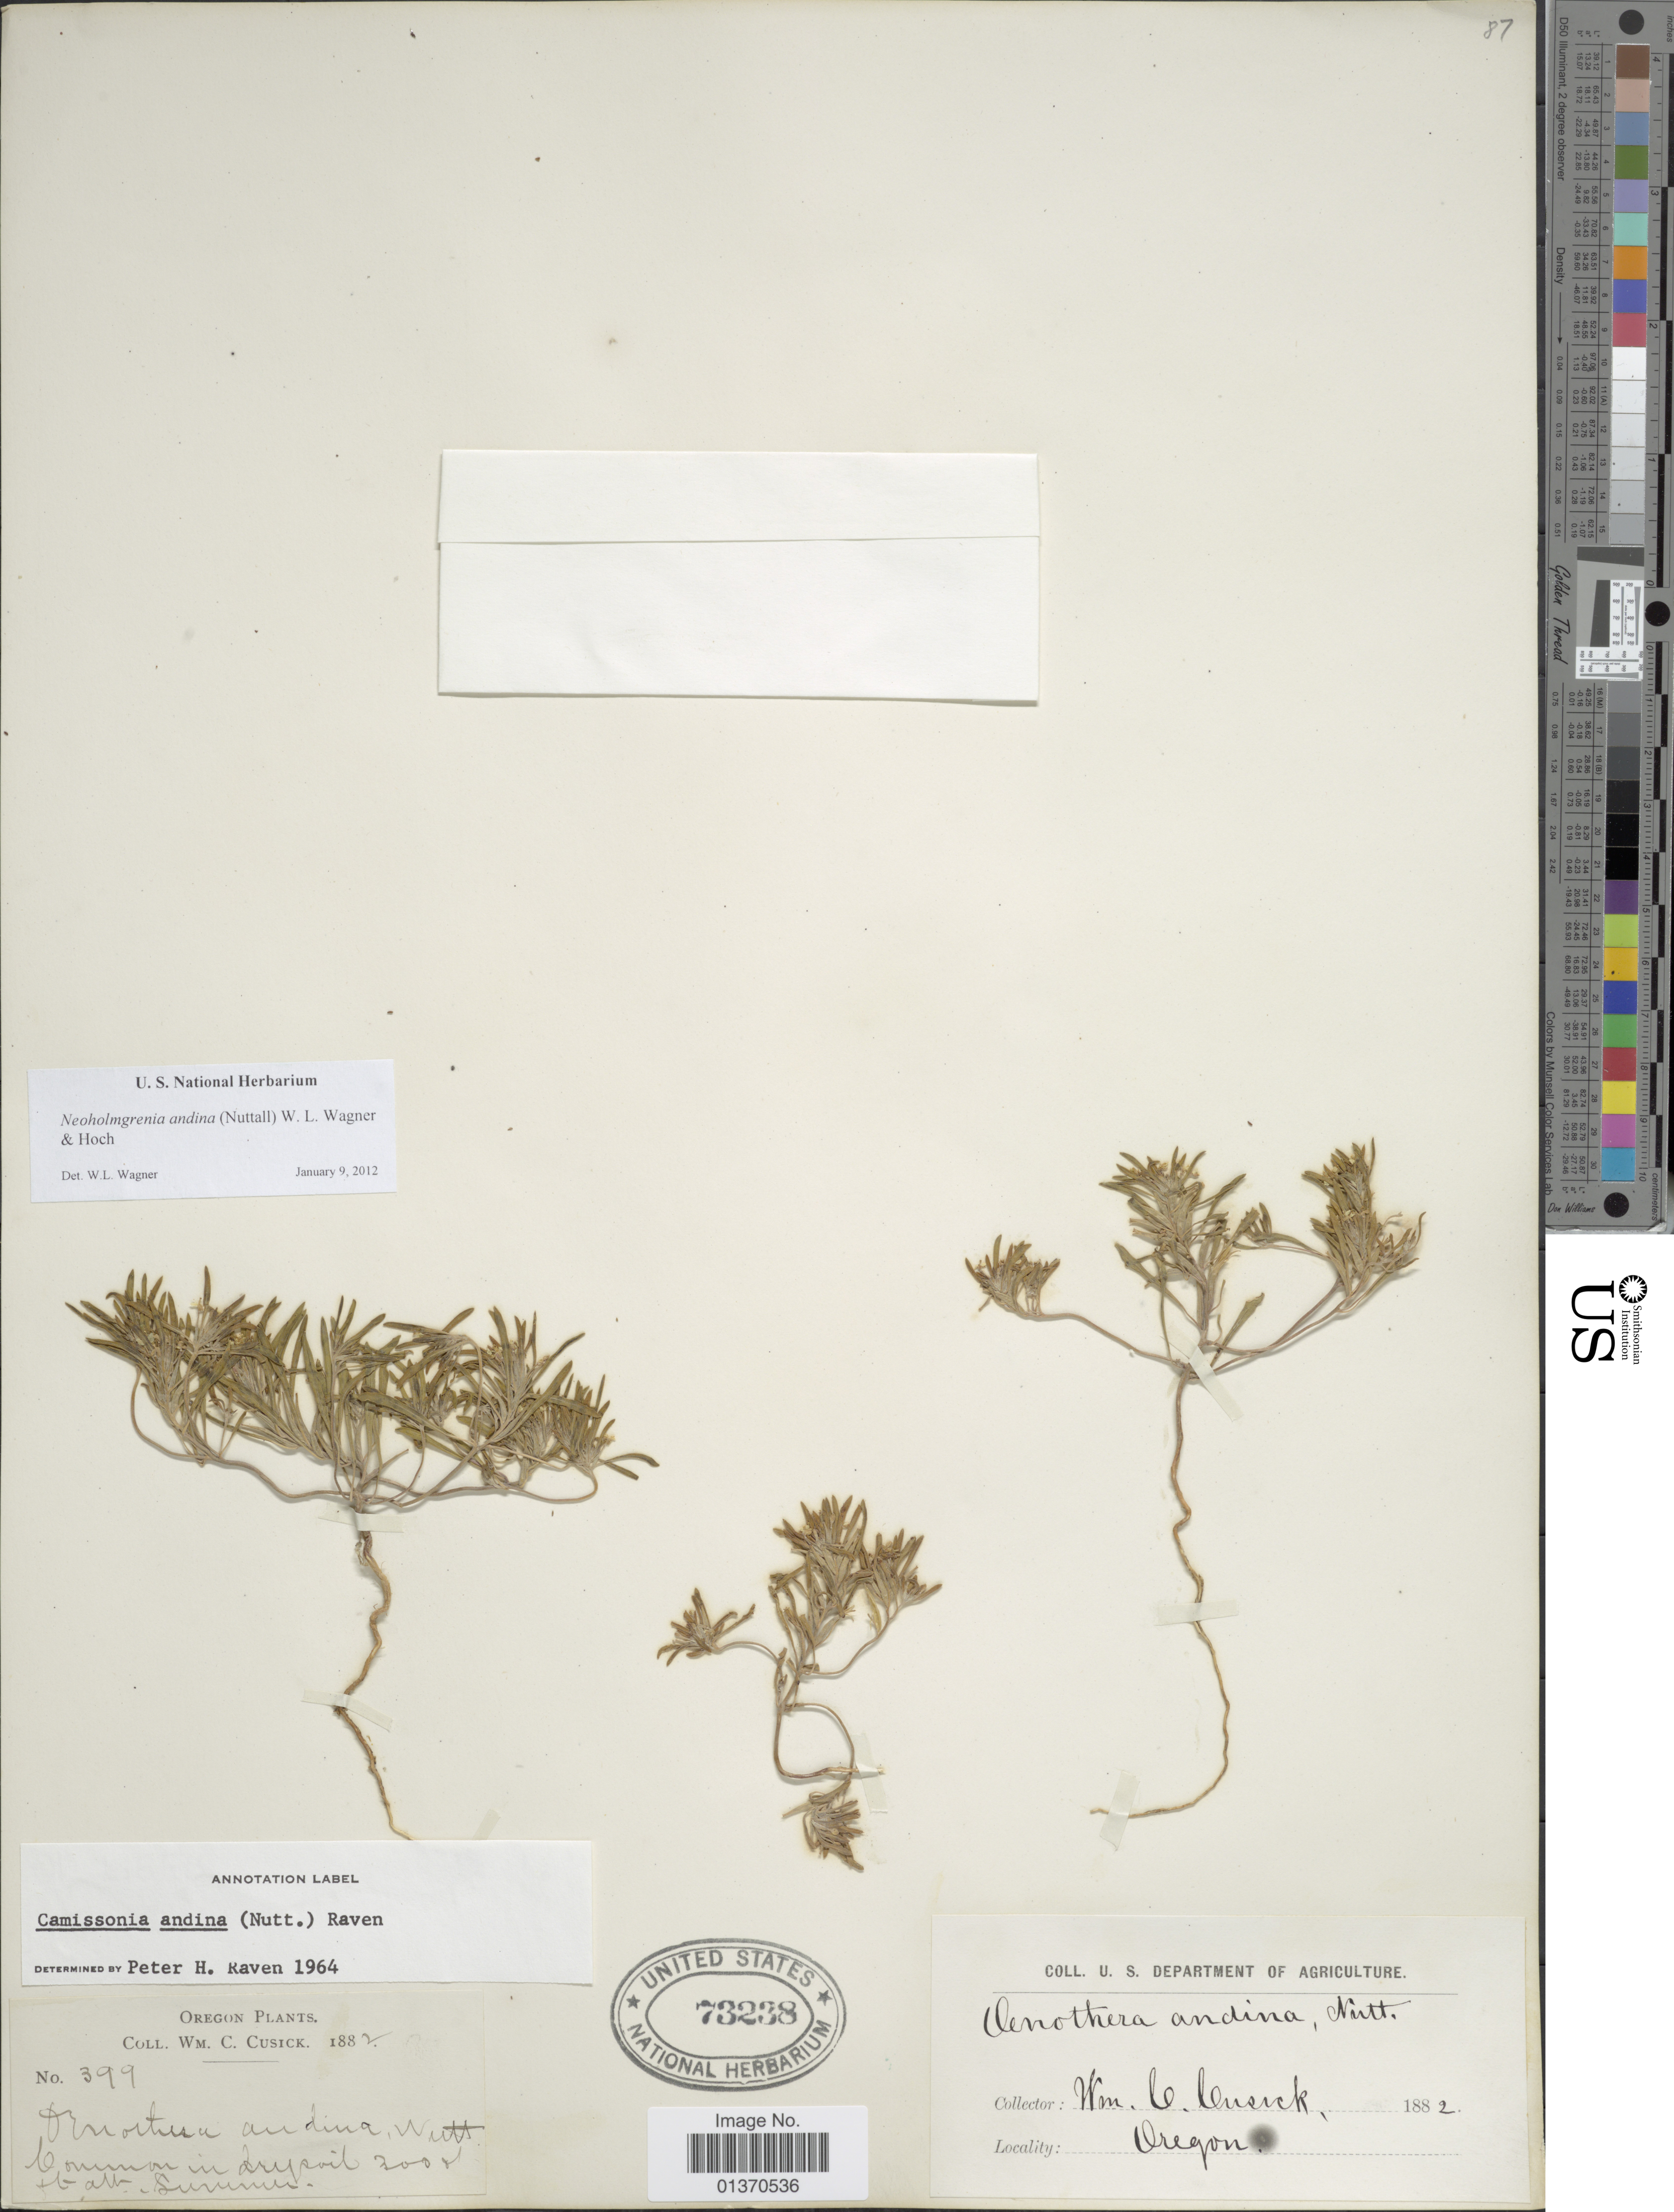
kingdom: Plantae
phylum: Tracheophyta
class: Magnoliopsida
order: Myrtales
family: Onagraceae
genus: Neoholmgrenia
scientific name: Neoholmgrenia andina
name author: (Nutt.) W.L. Wagner & Hoch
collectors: W. C. Cusick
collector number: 399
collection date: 1882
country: United States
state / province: Oregon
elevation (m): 610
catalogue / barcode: US 73238